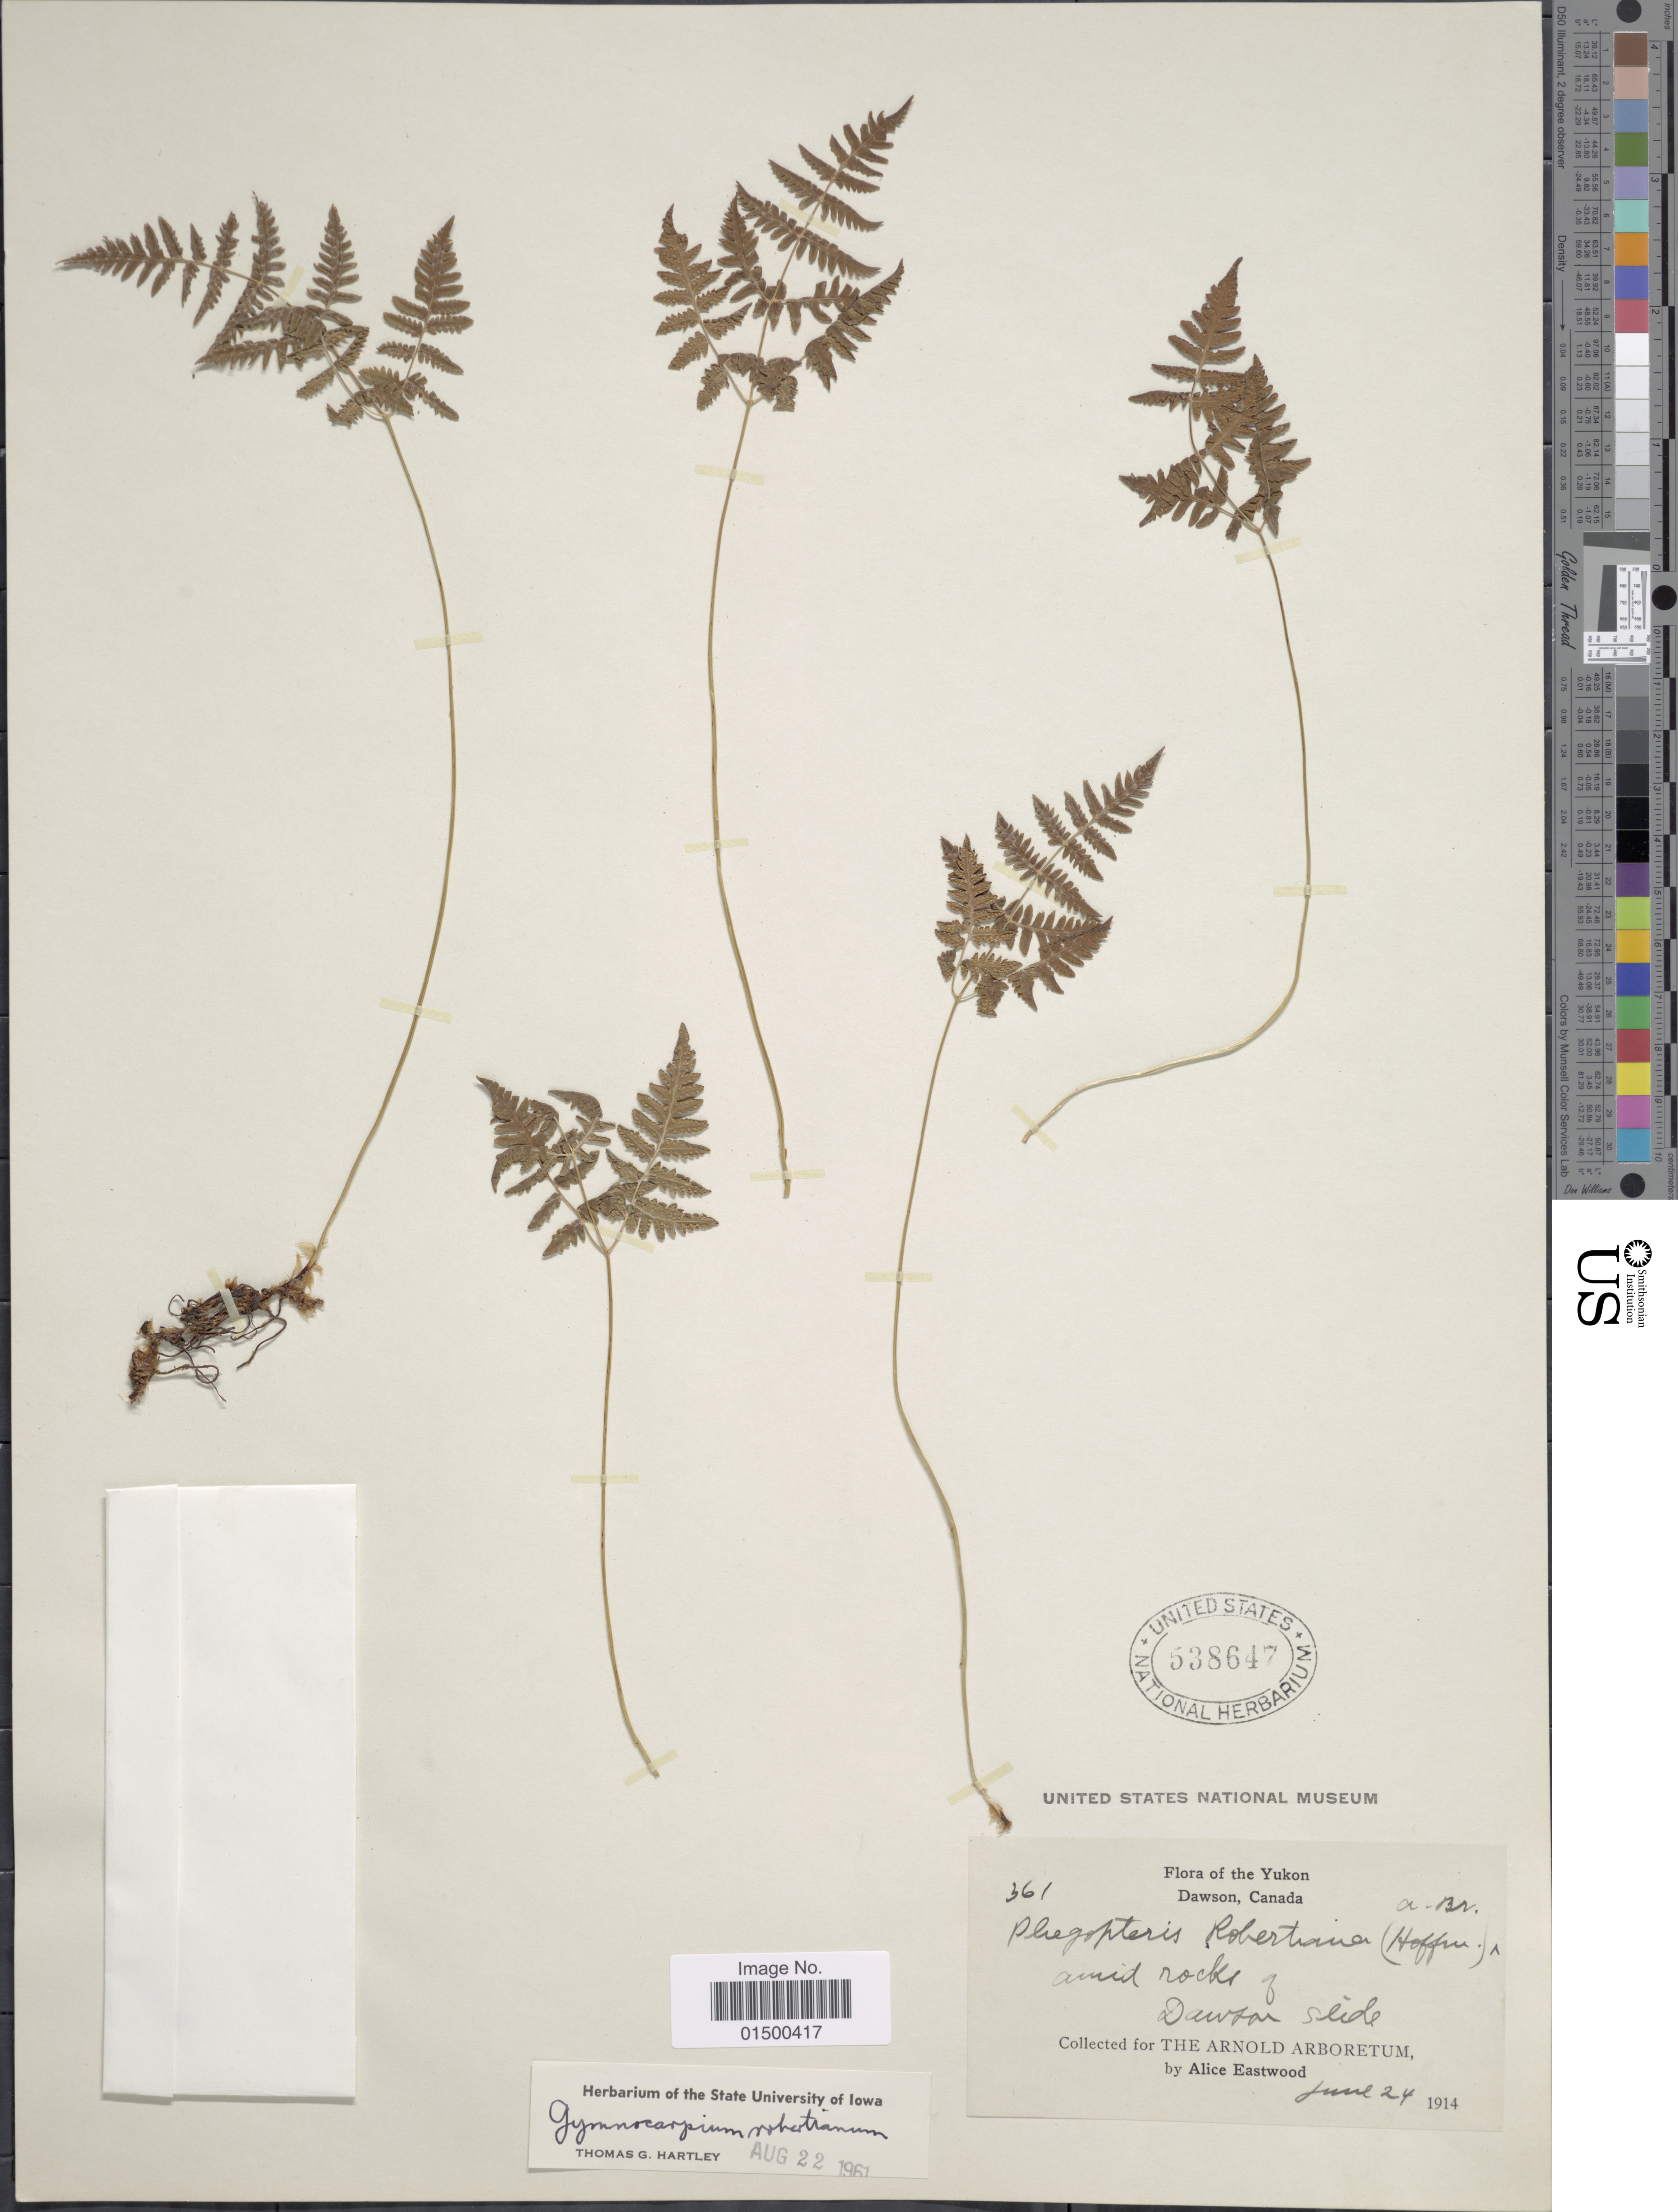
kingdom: Plantae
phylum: Tracheophyta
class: Polypodiopsida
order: Polypodiales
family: Cystopteridaceae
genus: Gymnocarpium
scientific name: Gymnocarpium robertianum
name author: (Hoffm.) Newman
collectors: A. Eastwood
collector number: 361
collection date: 1914-06-24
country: Canada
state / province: Yukon Territory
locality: Dawson, Canada. Amid rocks. Dawson slide.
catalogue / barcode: US 538647